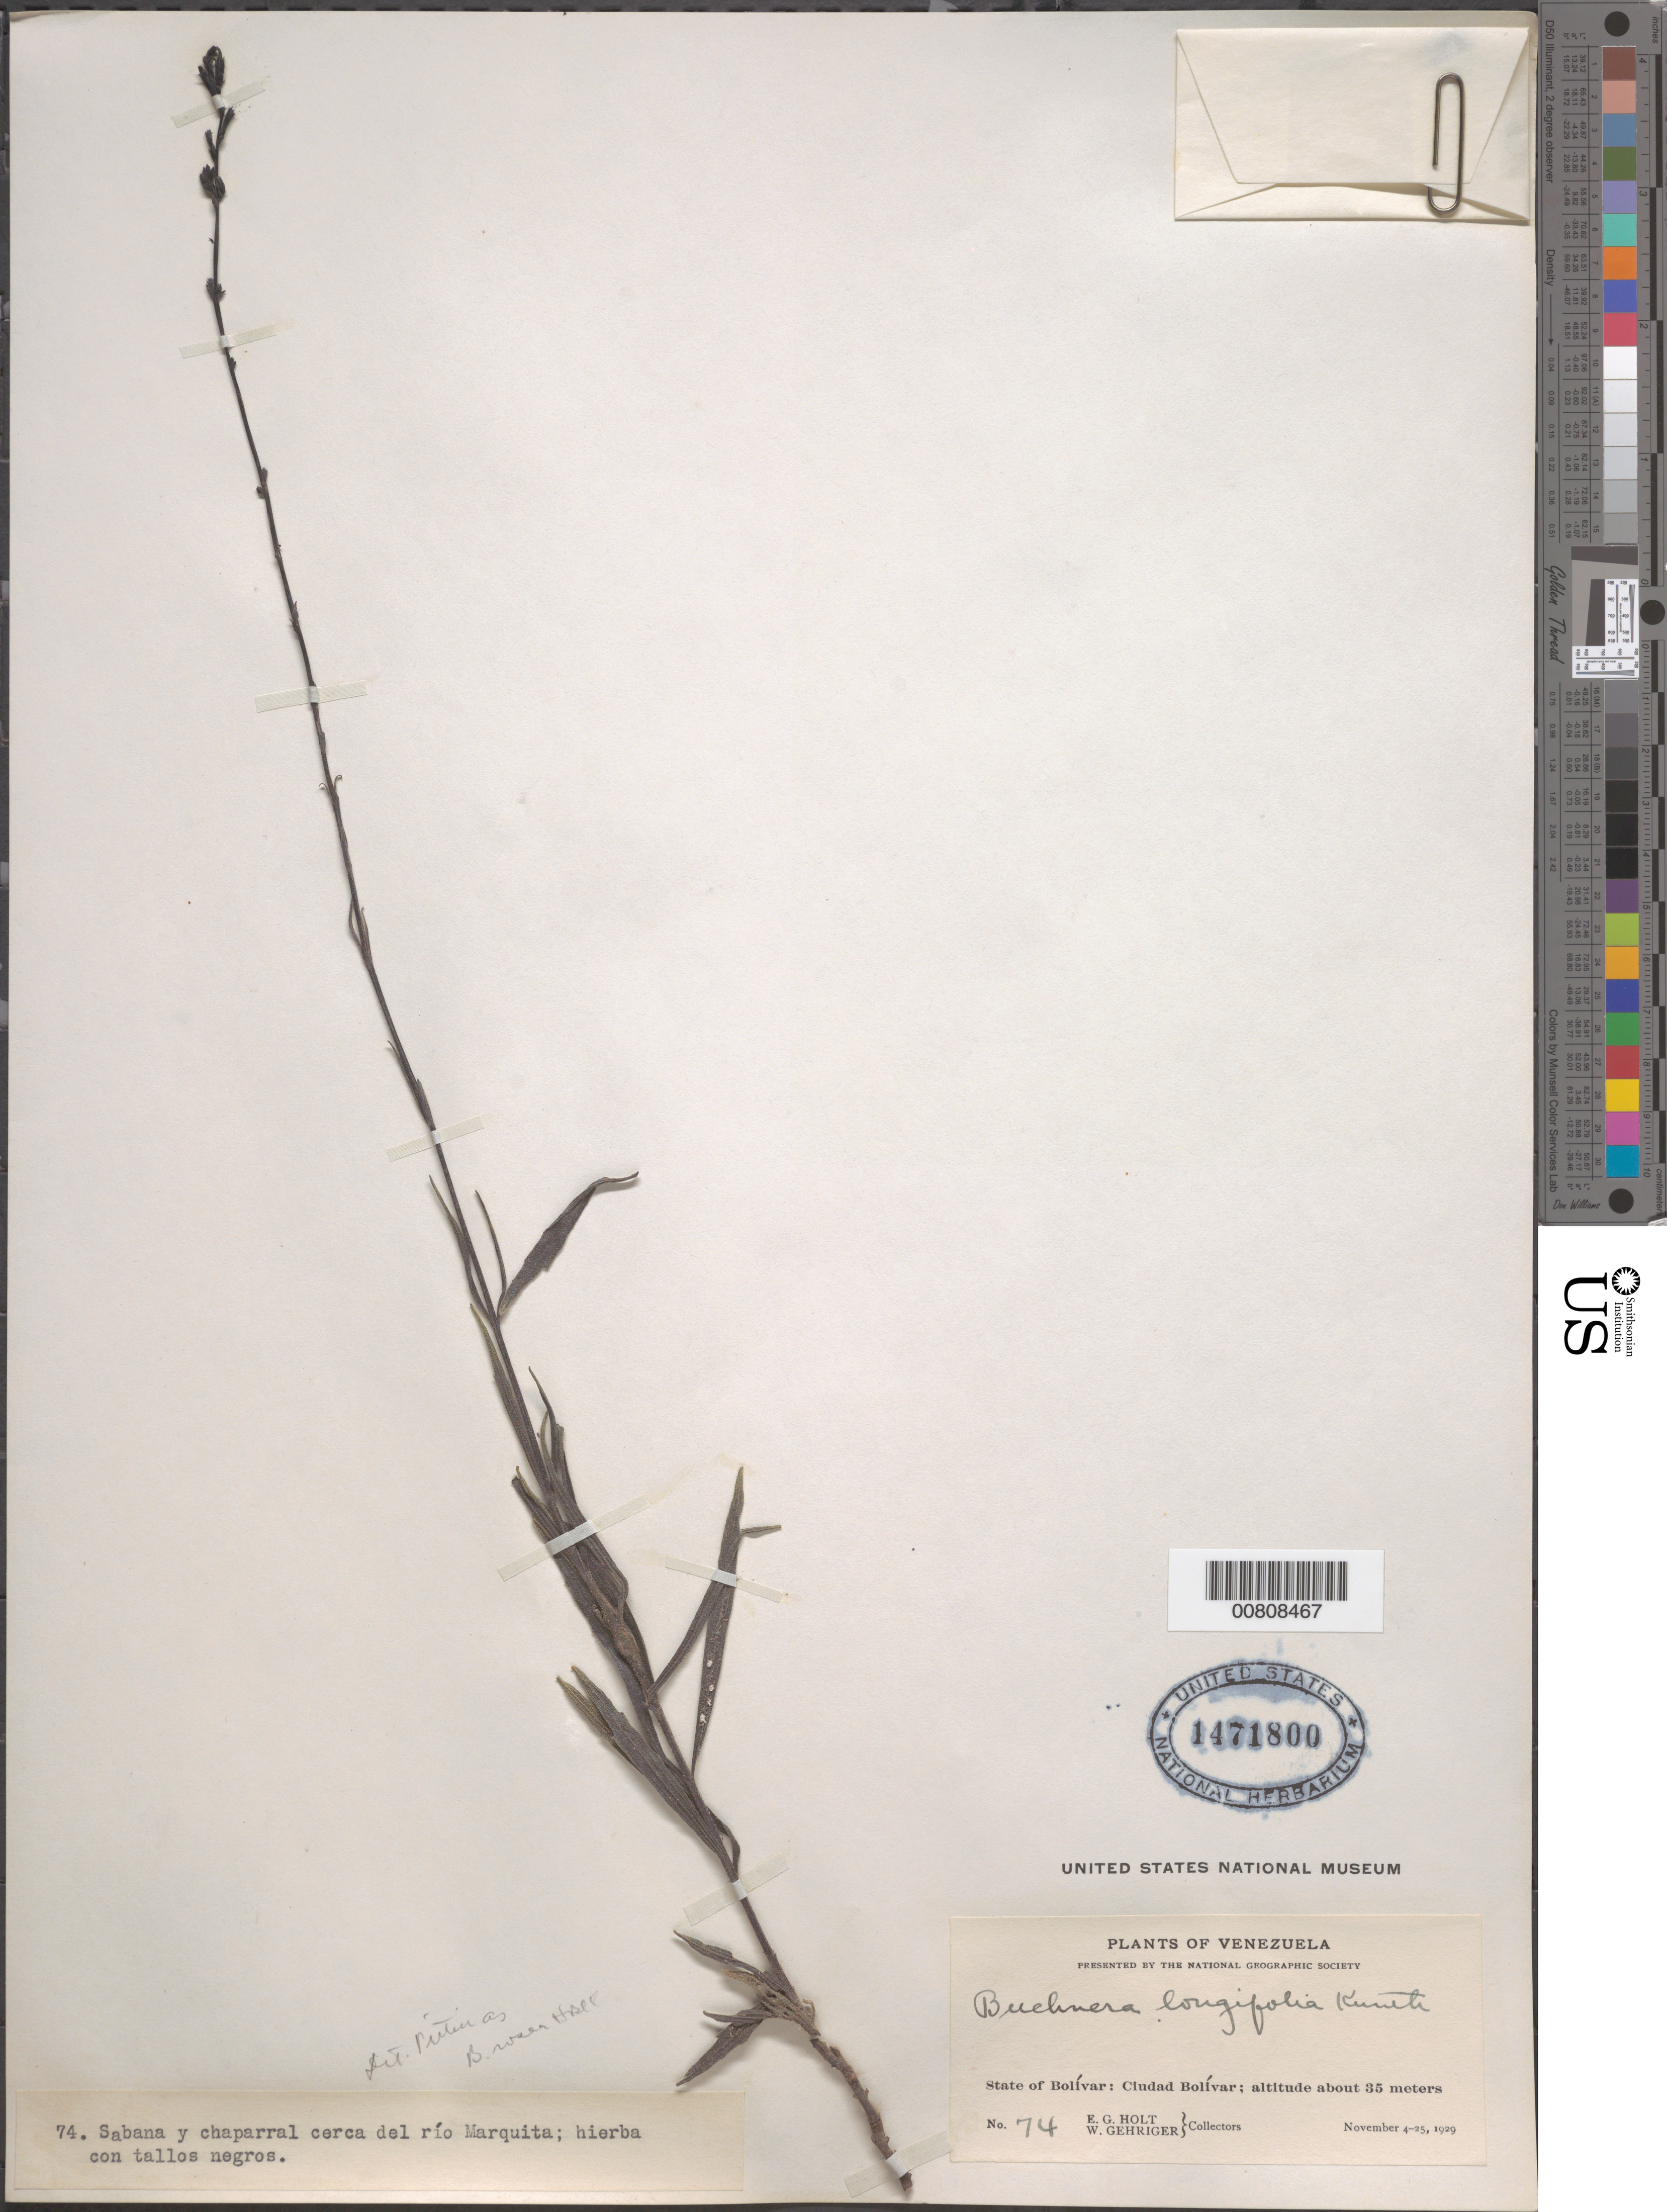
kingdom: Plantae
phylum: Tracheophyta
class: Magnoliopsida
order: Lamiales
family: Orobanchaceae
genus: Buchnera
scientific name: Buchnera longifolia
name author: Kunth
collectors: E. Holt & W. Gehriger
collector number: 74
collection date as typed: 4-Nov-29 to 25-Nov-29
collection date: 1929-11-04/1929-11-25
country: Venezuela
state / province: Bolívar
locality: Ciudad Bolívar, Río Marquita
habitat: Sabana y chaparral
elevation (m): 35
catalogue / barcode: US 1471800